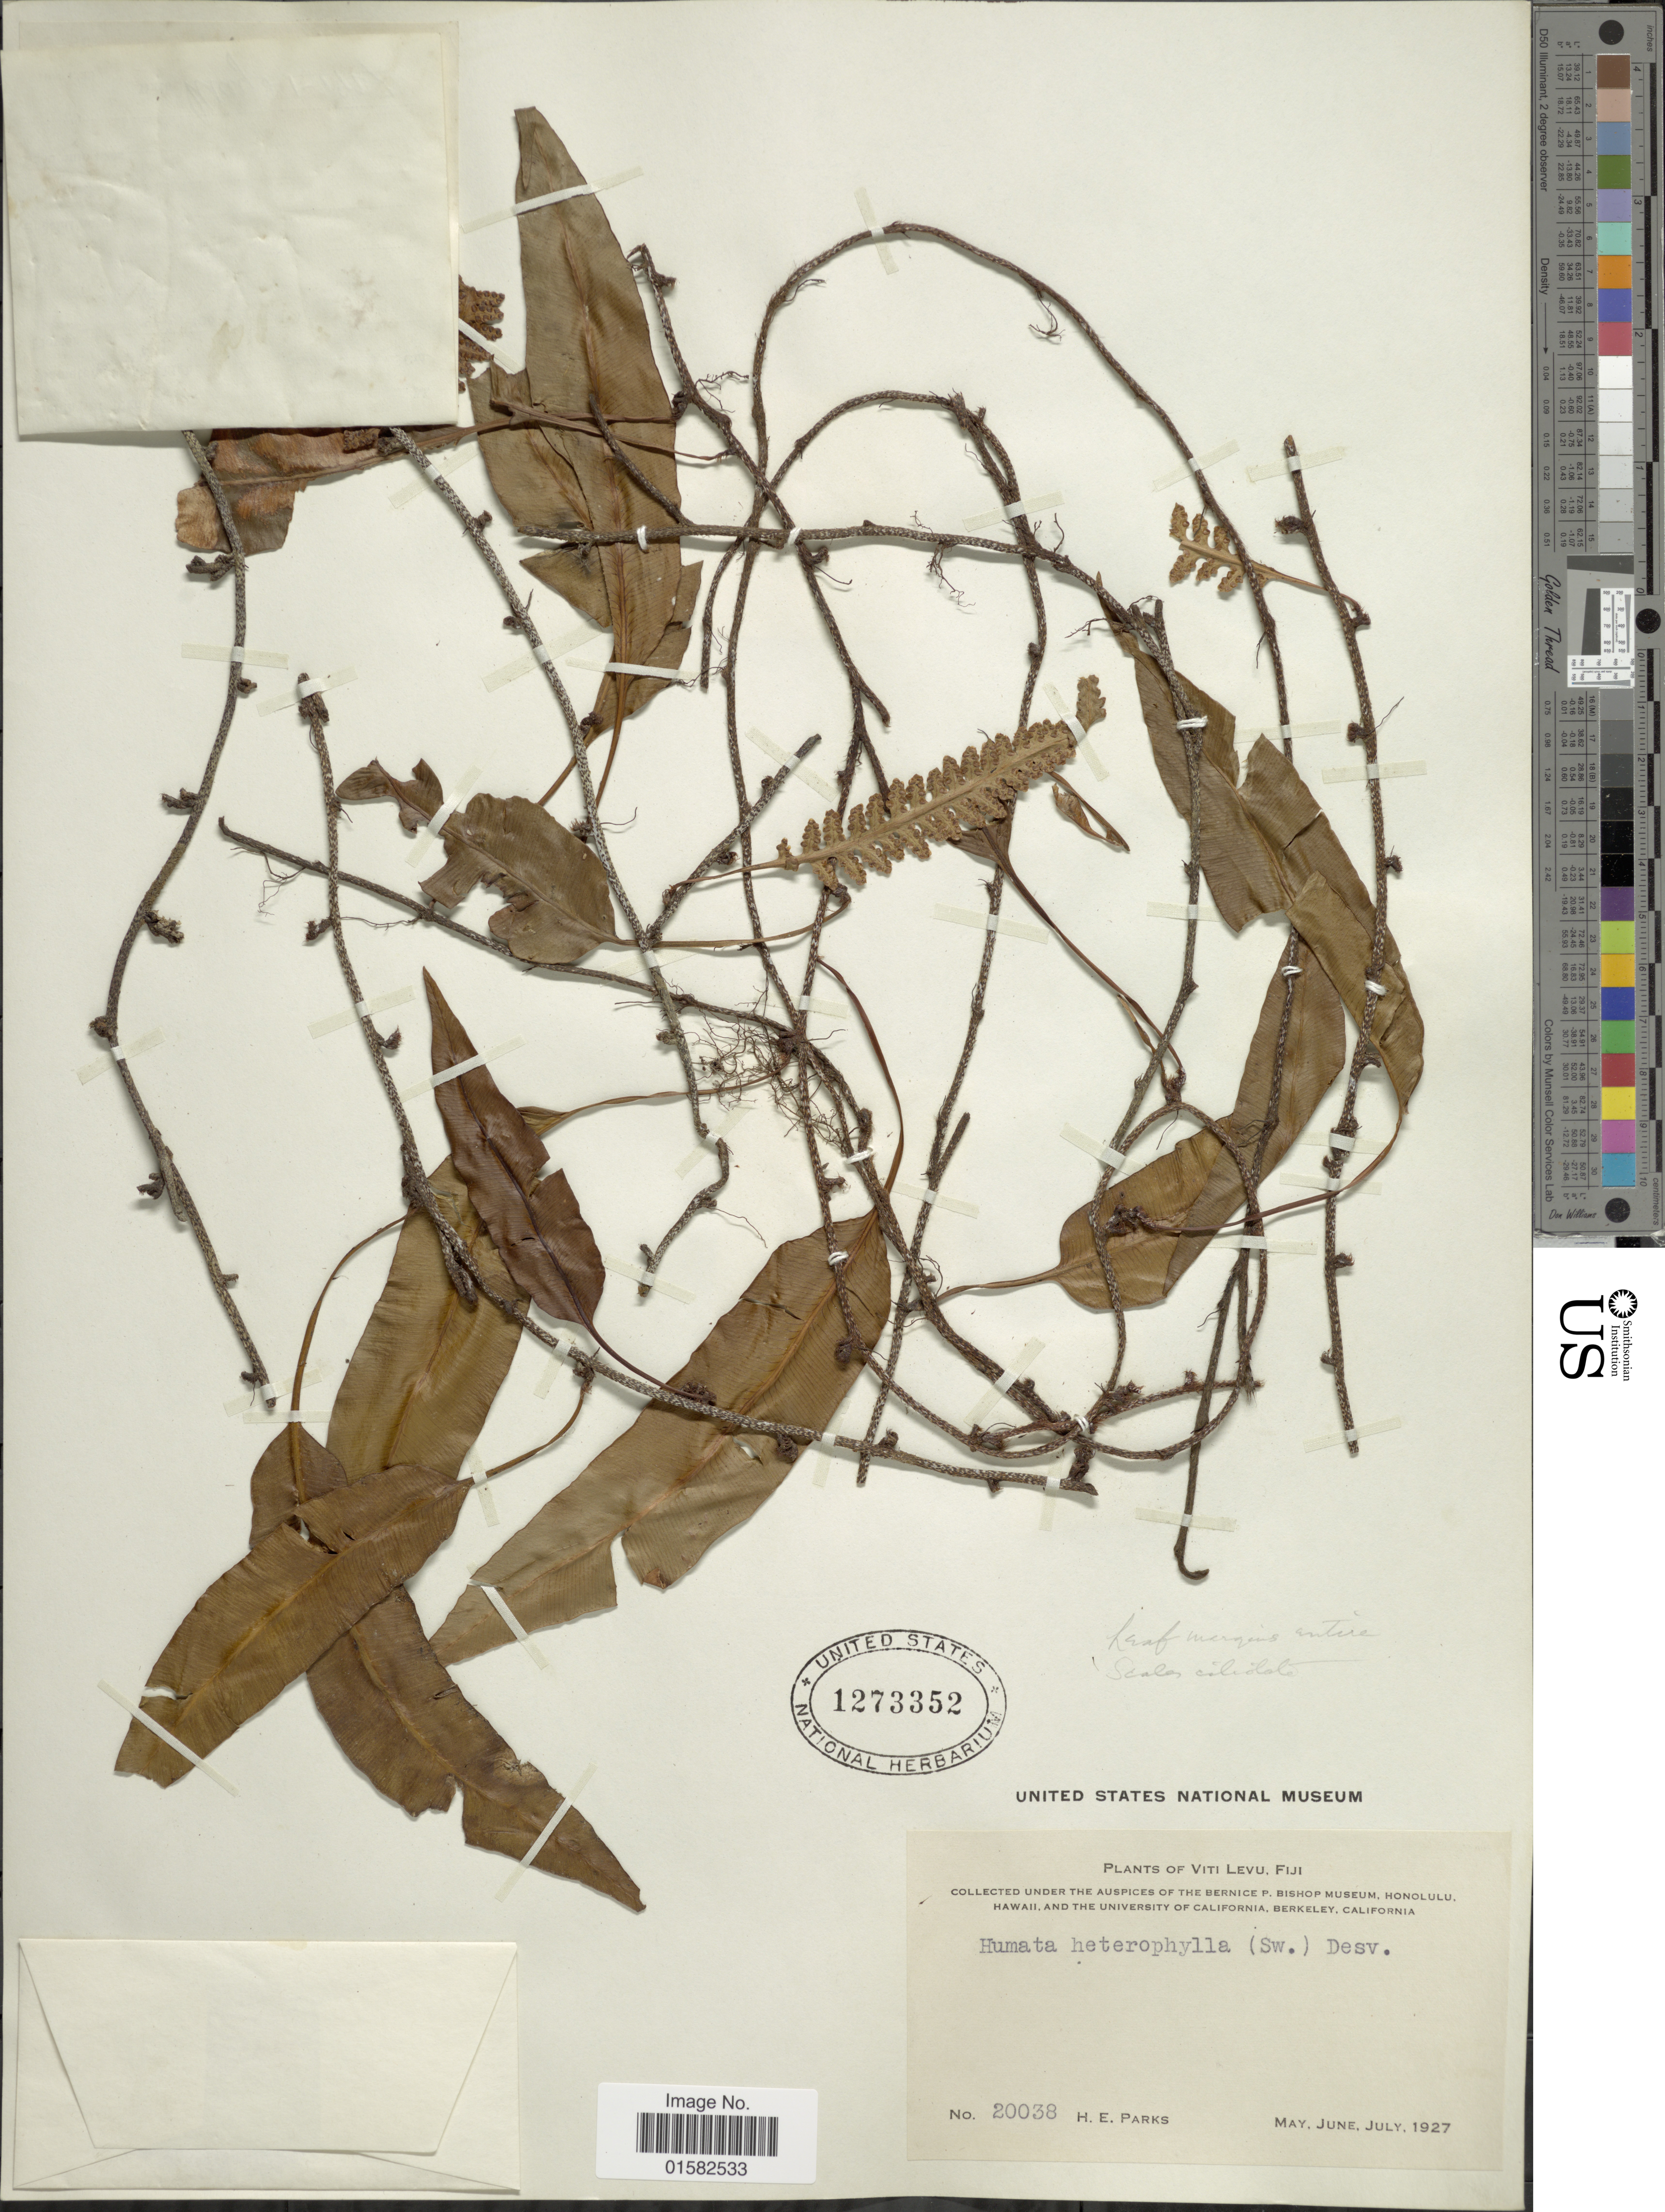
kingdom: Plantae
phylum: Tracheophyta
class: Polypodiopsida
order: Polypodiales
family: Davalliaceae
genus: Humata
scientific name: Humata heterophylla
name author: (Sm.) Desv.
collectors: H. E. Parks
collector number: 20038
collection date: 1927-05/1927-07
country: Fiji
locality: Viti Levu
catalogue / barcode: US 1273352